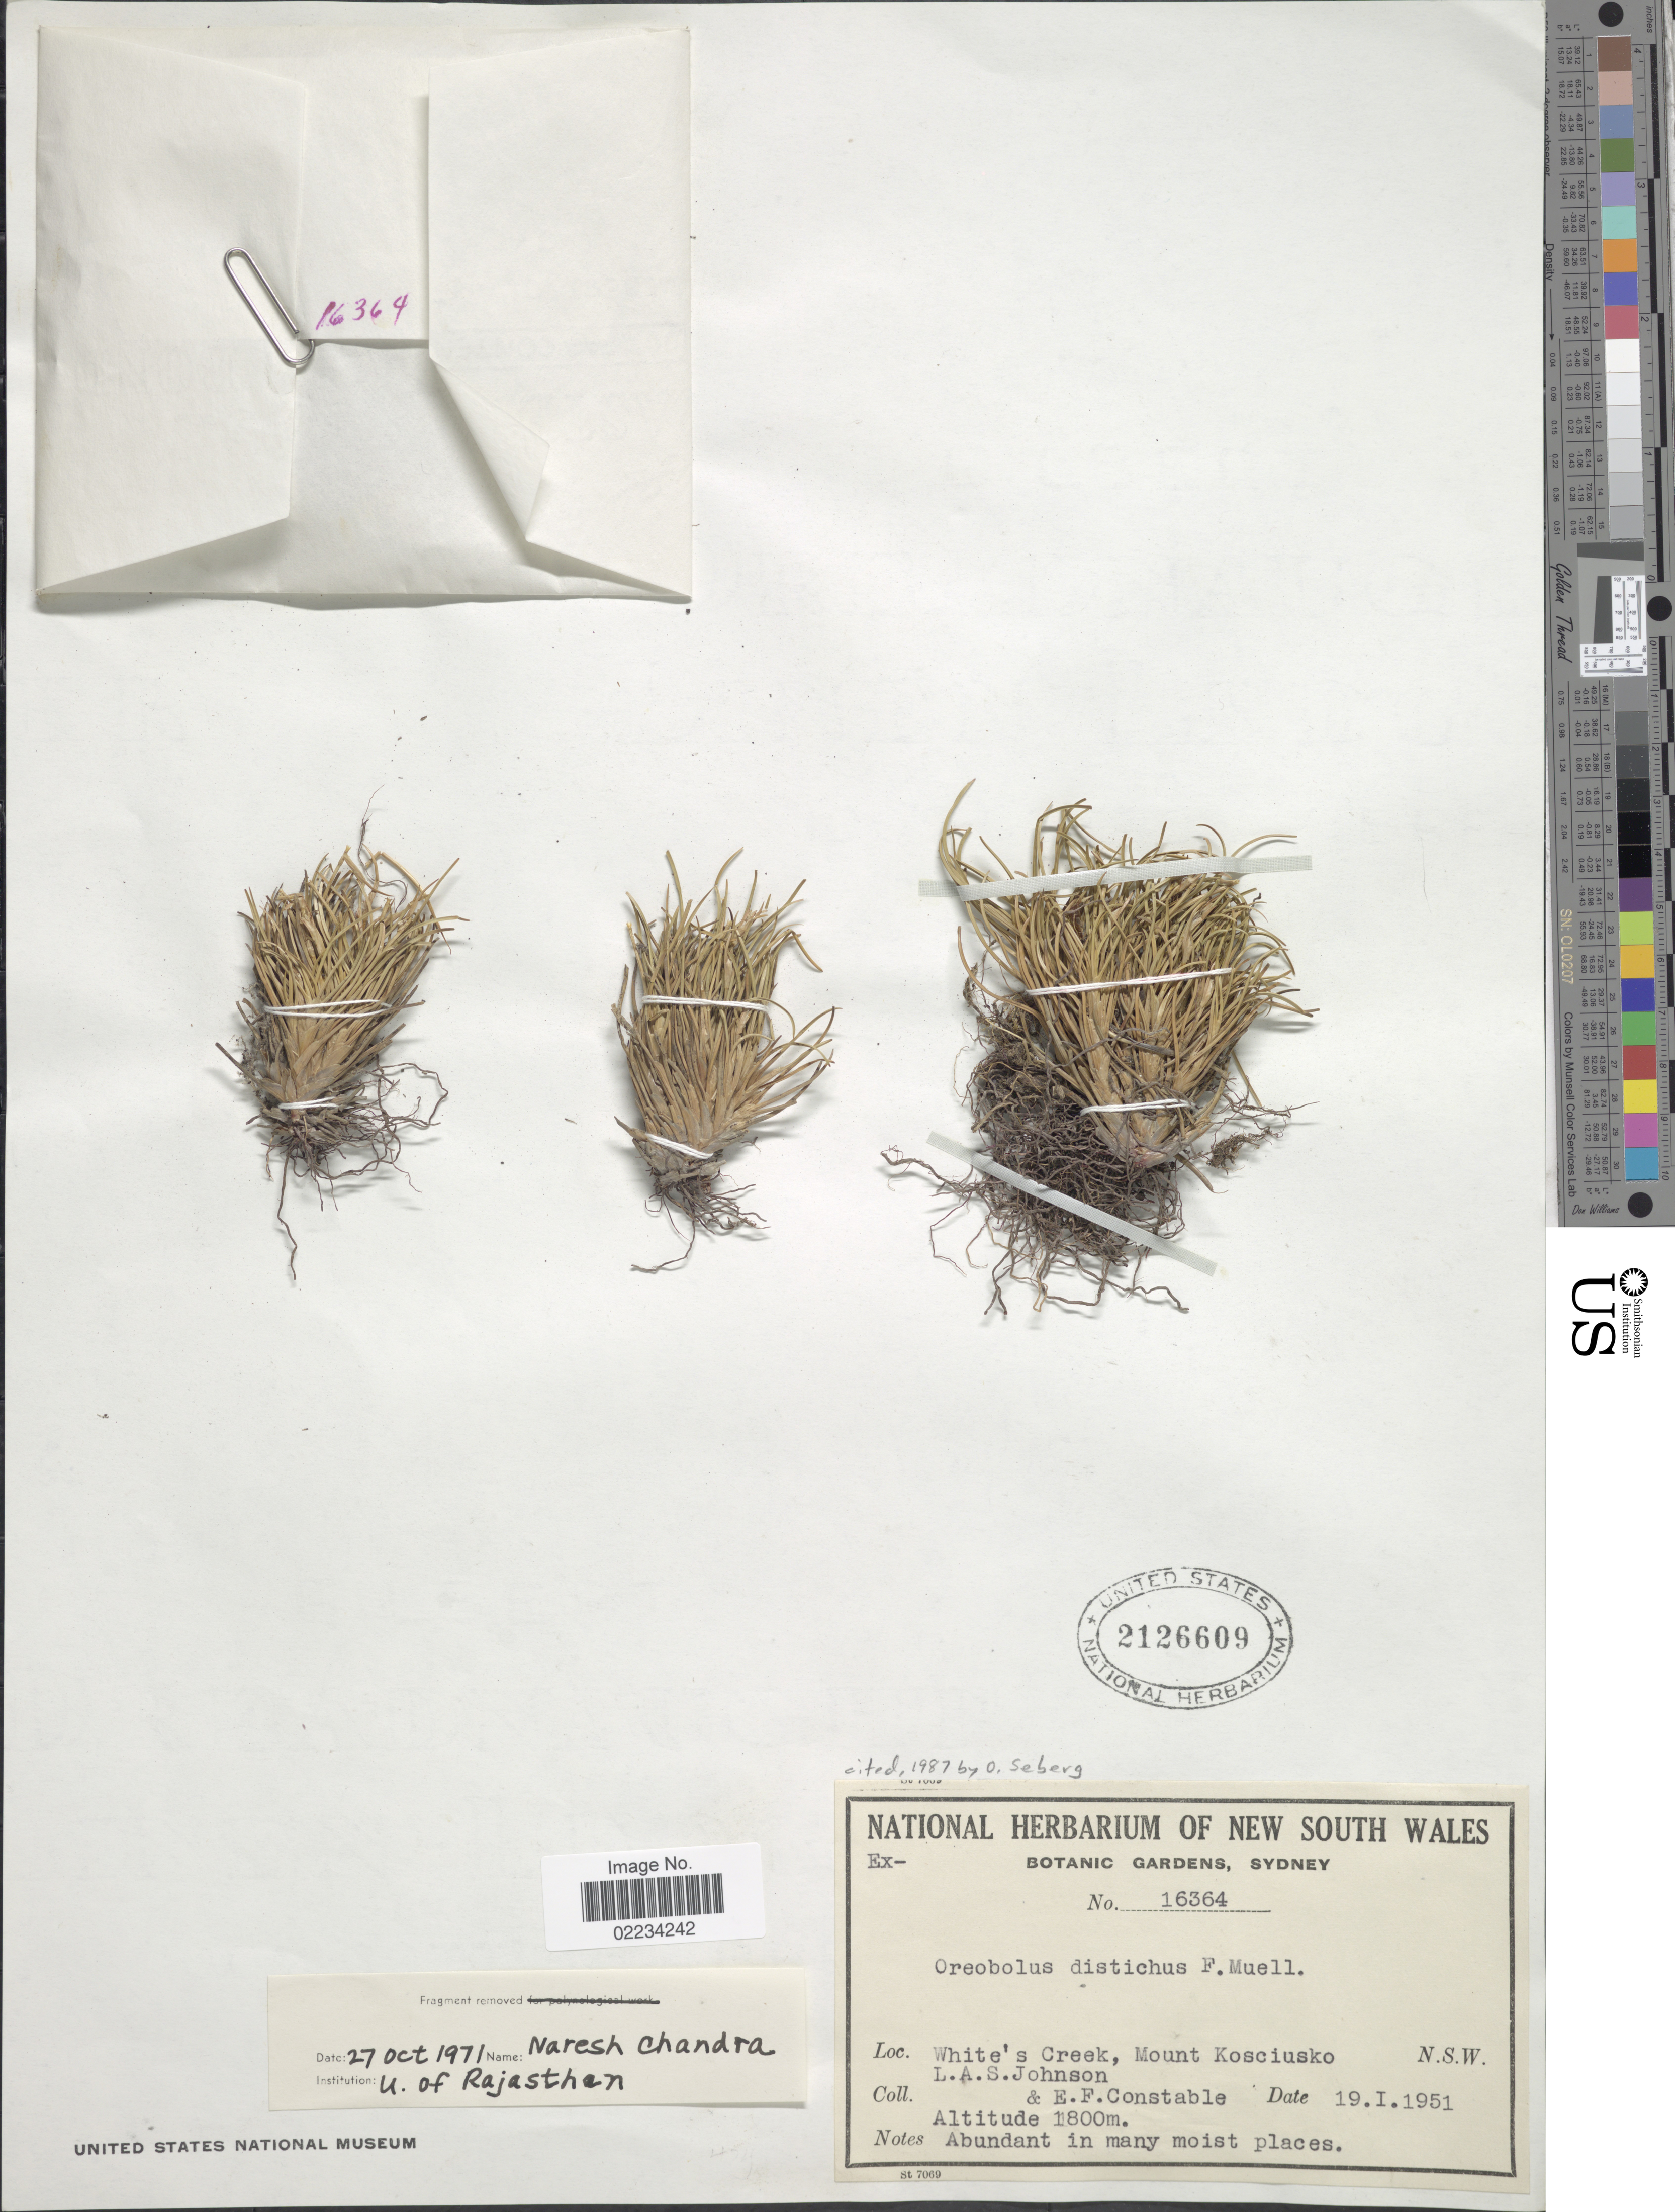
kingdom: Plantae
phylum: Tracheophyta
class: Liliopsida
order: Poales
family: Cyperaceae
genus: Oreobolus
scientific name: Oreobolus distichus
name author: F. Muell.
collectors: L. A. S. Johnson & E. F. Constable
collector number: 16364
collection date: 1951-01-19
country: Australia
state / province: New South Wales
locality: White's Creek, Mount Kosciusko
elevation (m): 1800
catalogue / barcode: US 2126609